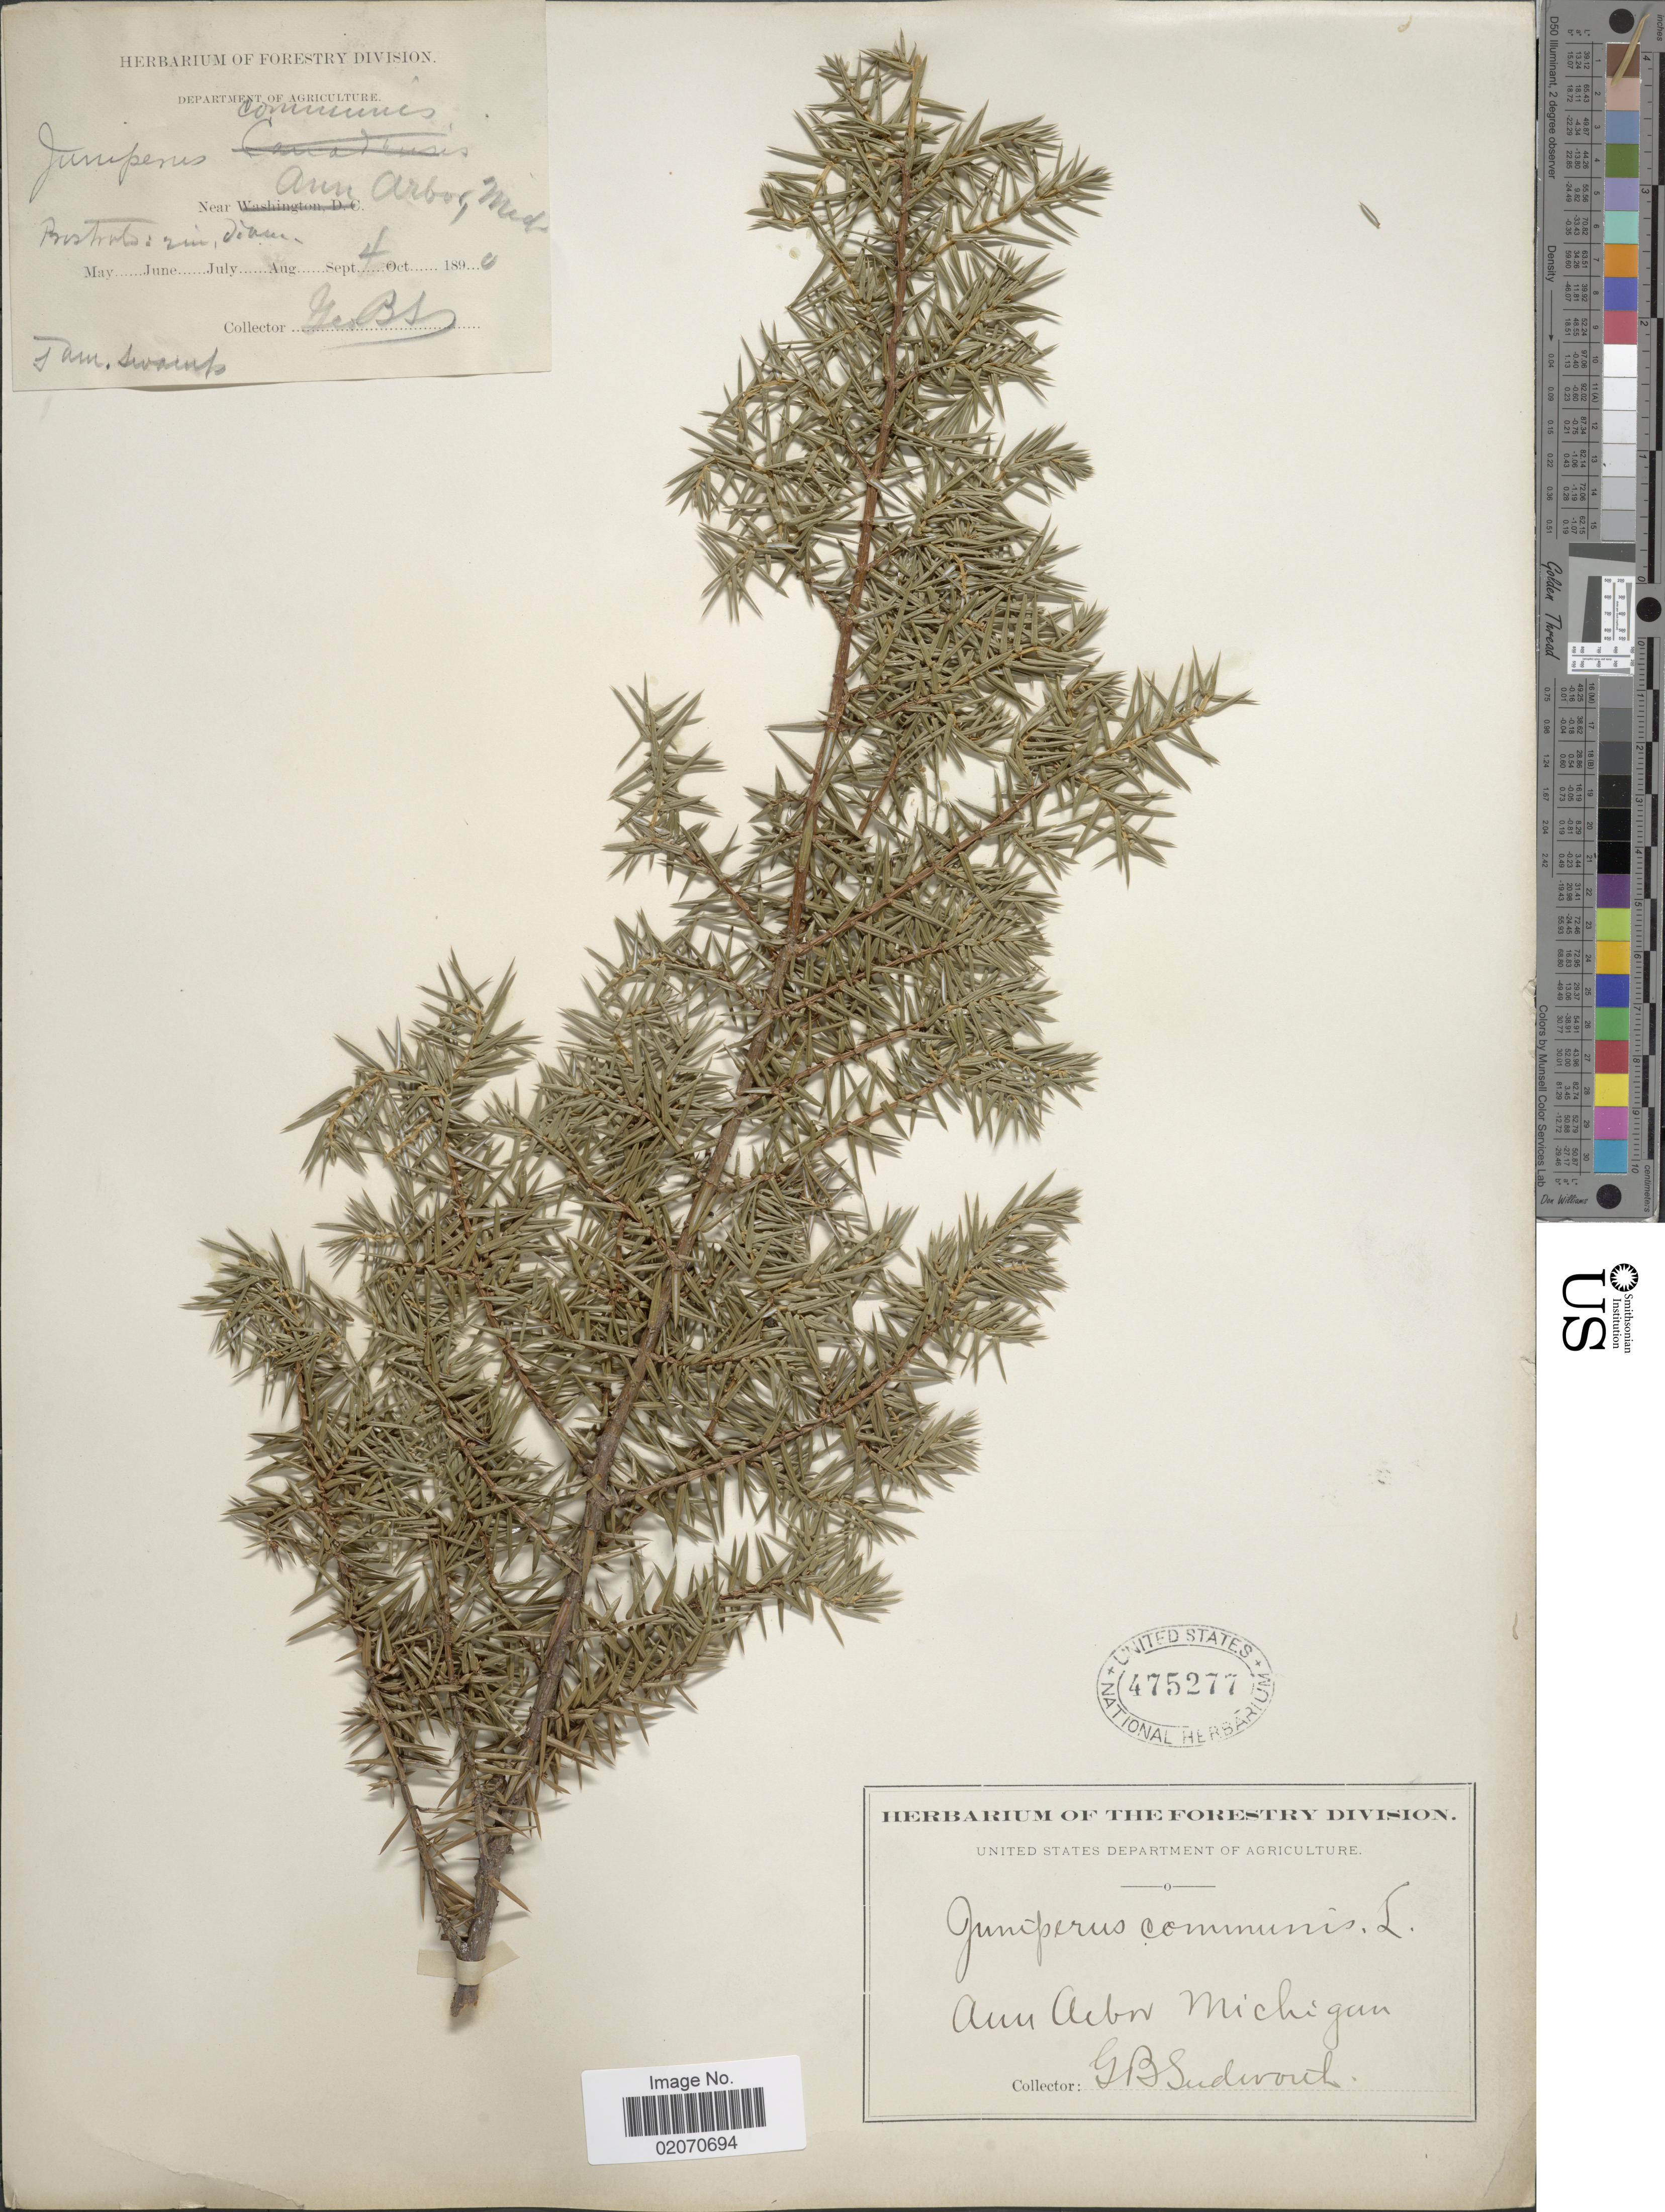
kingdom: Plantae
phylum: Tracheophyta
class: Pinopsida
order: Pinales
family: Cupressaceae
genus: Juniperus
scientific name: Juniperus communis var. depressa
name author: Pursh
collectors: G. B. Sudworth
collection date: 1890-09-04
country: United States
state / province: Michigan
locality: Ann Arbor, Mich.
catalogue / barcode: US 475277